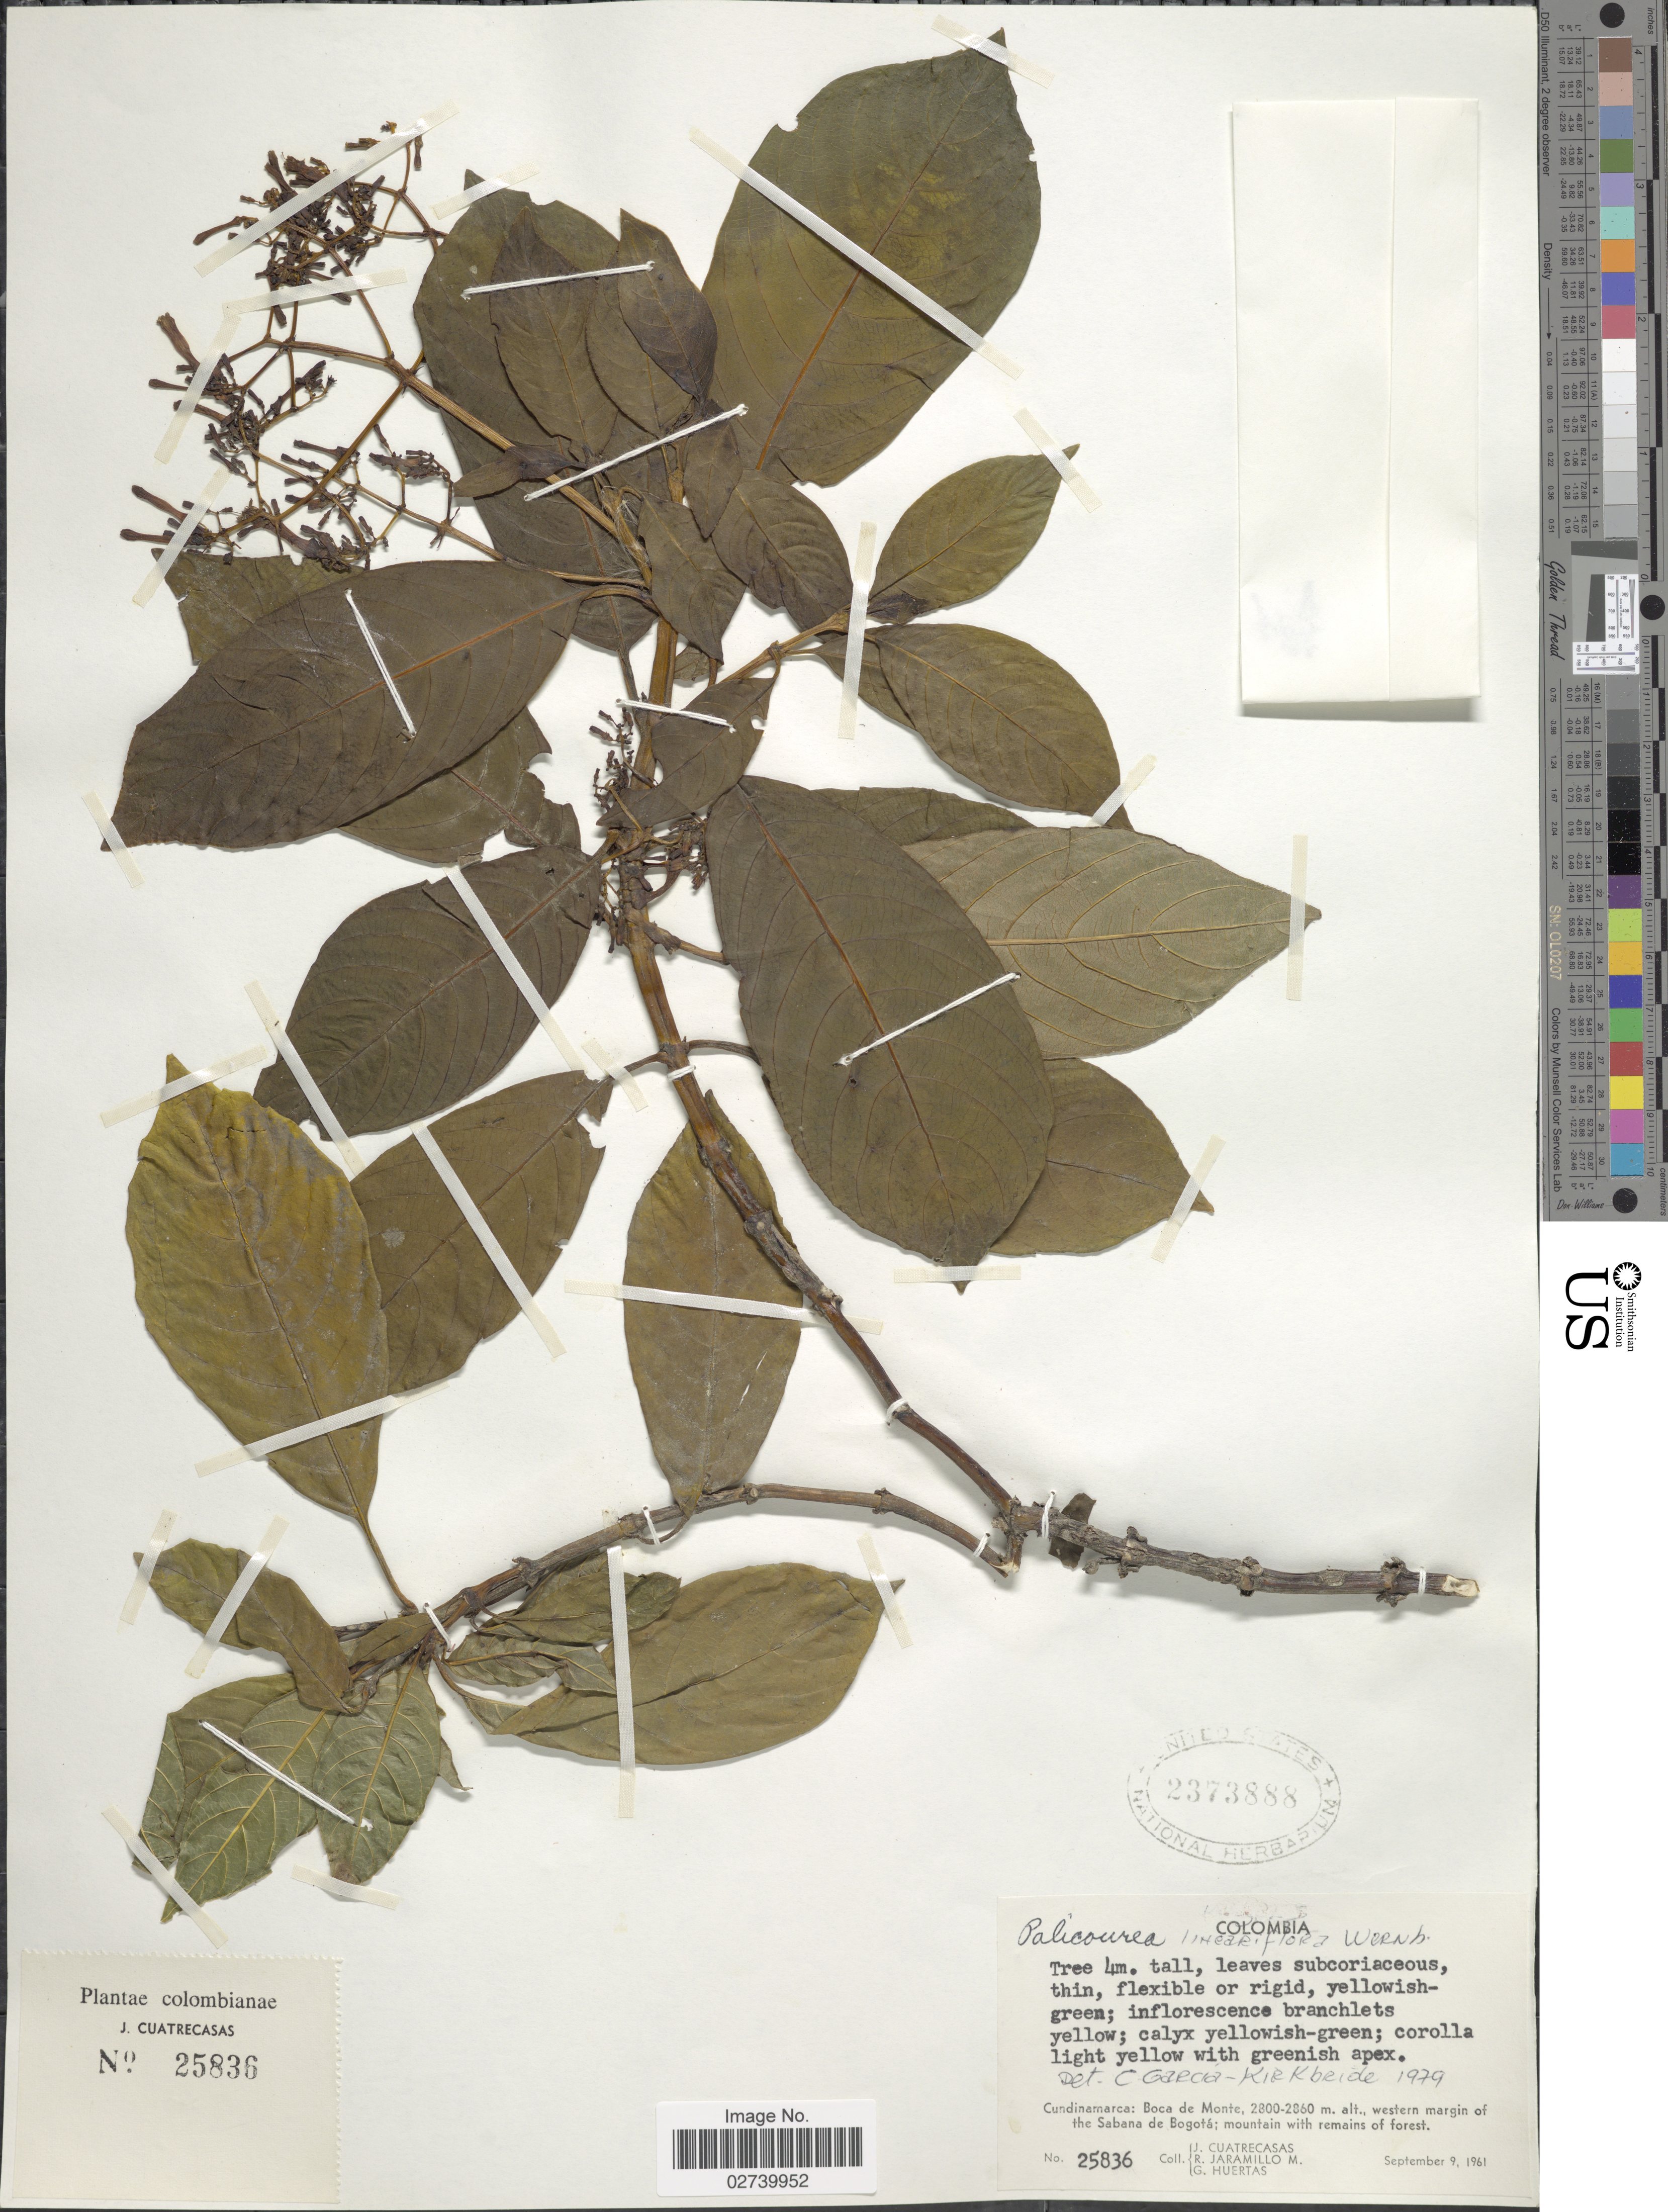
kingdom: Plantae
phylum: Tracheophyta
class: Magnoliopsida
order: Gentianales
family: Rubiaceae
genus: Palicourea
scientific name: Palicourea lineariflora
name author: Wernham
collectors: J. Cuatrecasas, R. Jaramillo M. & G. Huertas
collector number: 25836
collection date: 1961-09-09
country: Colombia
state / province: Cundinamarca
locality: Boca de Monte, western margin of the Sabana de Bogotá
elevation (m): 2800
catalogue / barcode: US 2373888